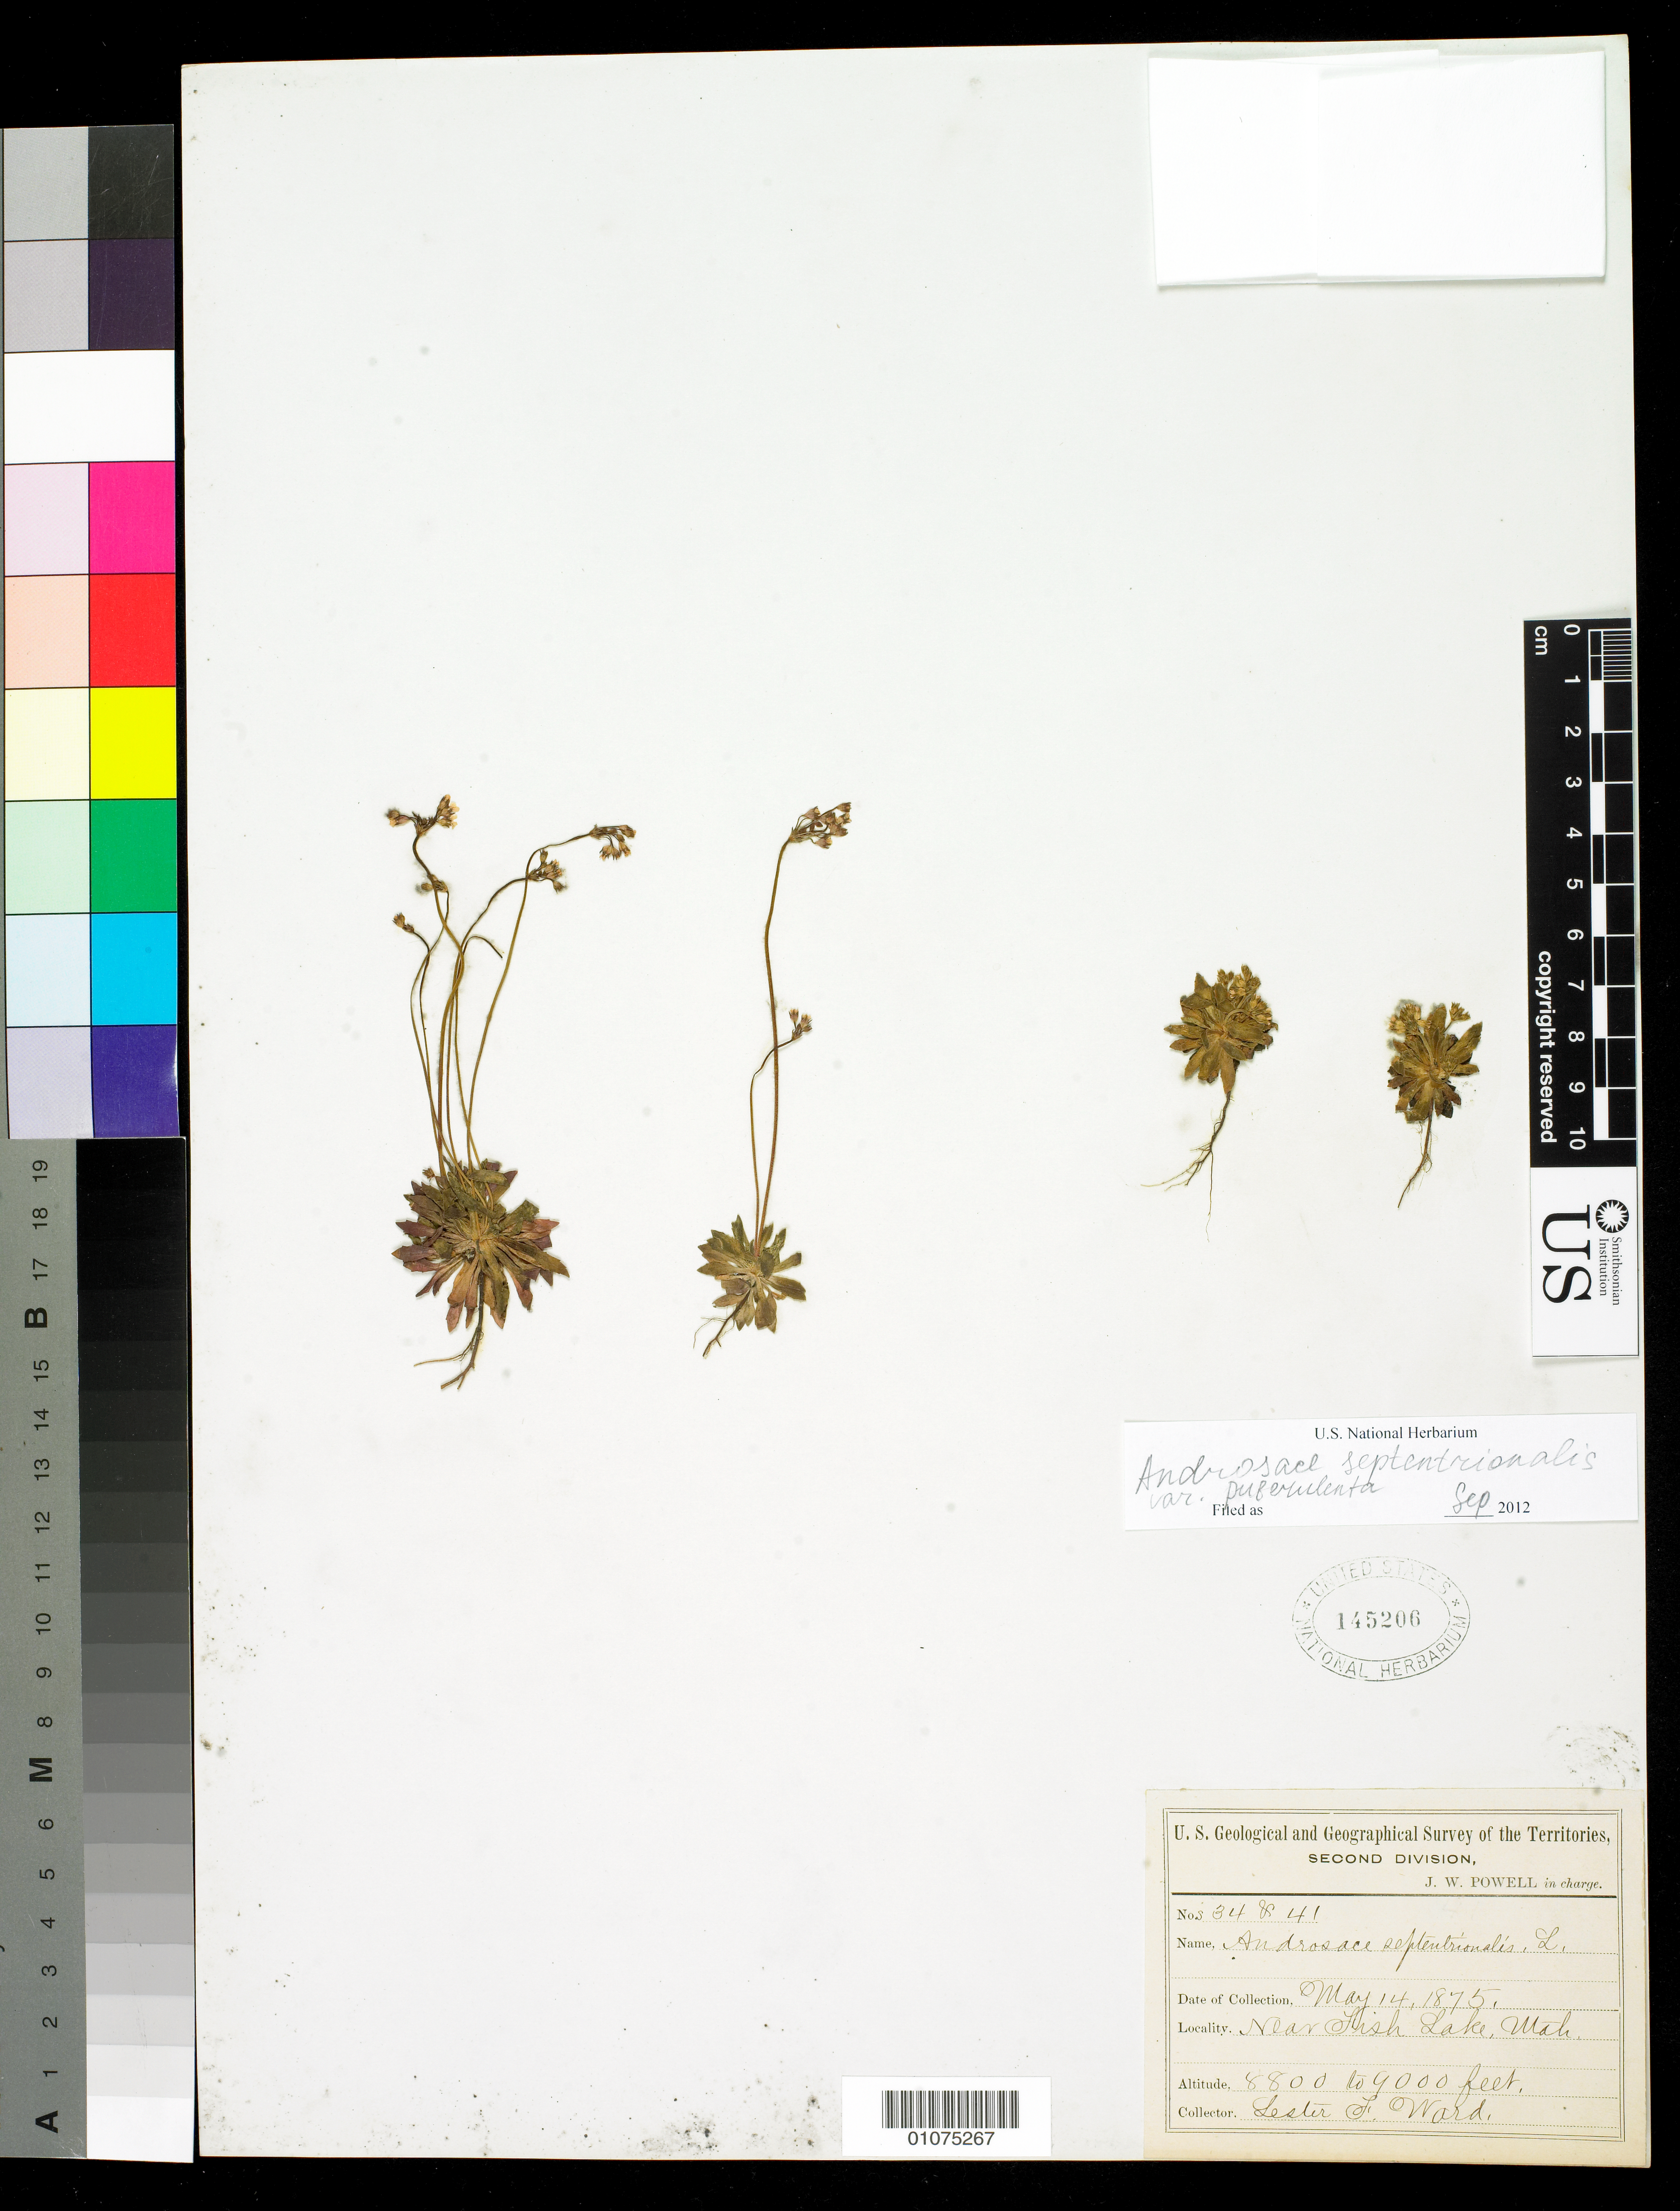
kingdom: Plantae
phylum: Tracheophyta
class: Magnoliopsida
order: Ericales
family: Primulaceae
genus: Androsace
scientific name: Androsace septentrionalis var. puberulenta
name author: (Rydb.) R. Knuth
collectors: L. F. Ward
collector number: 34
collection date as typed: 14 May 1875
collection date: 1875-05-14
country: United States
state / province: Utah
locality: Near Fish Lake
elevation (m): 2682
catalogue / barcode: US 145206